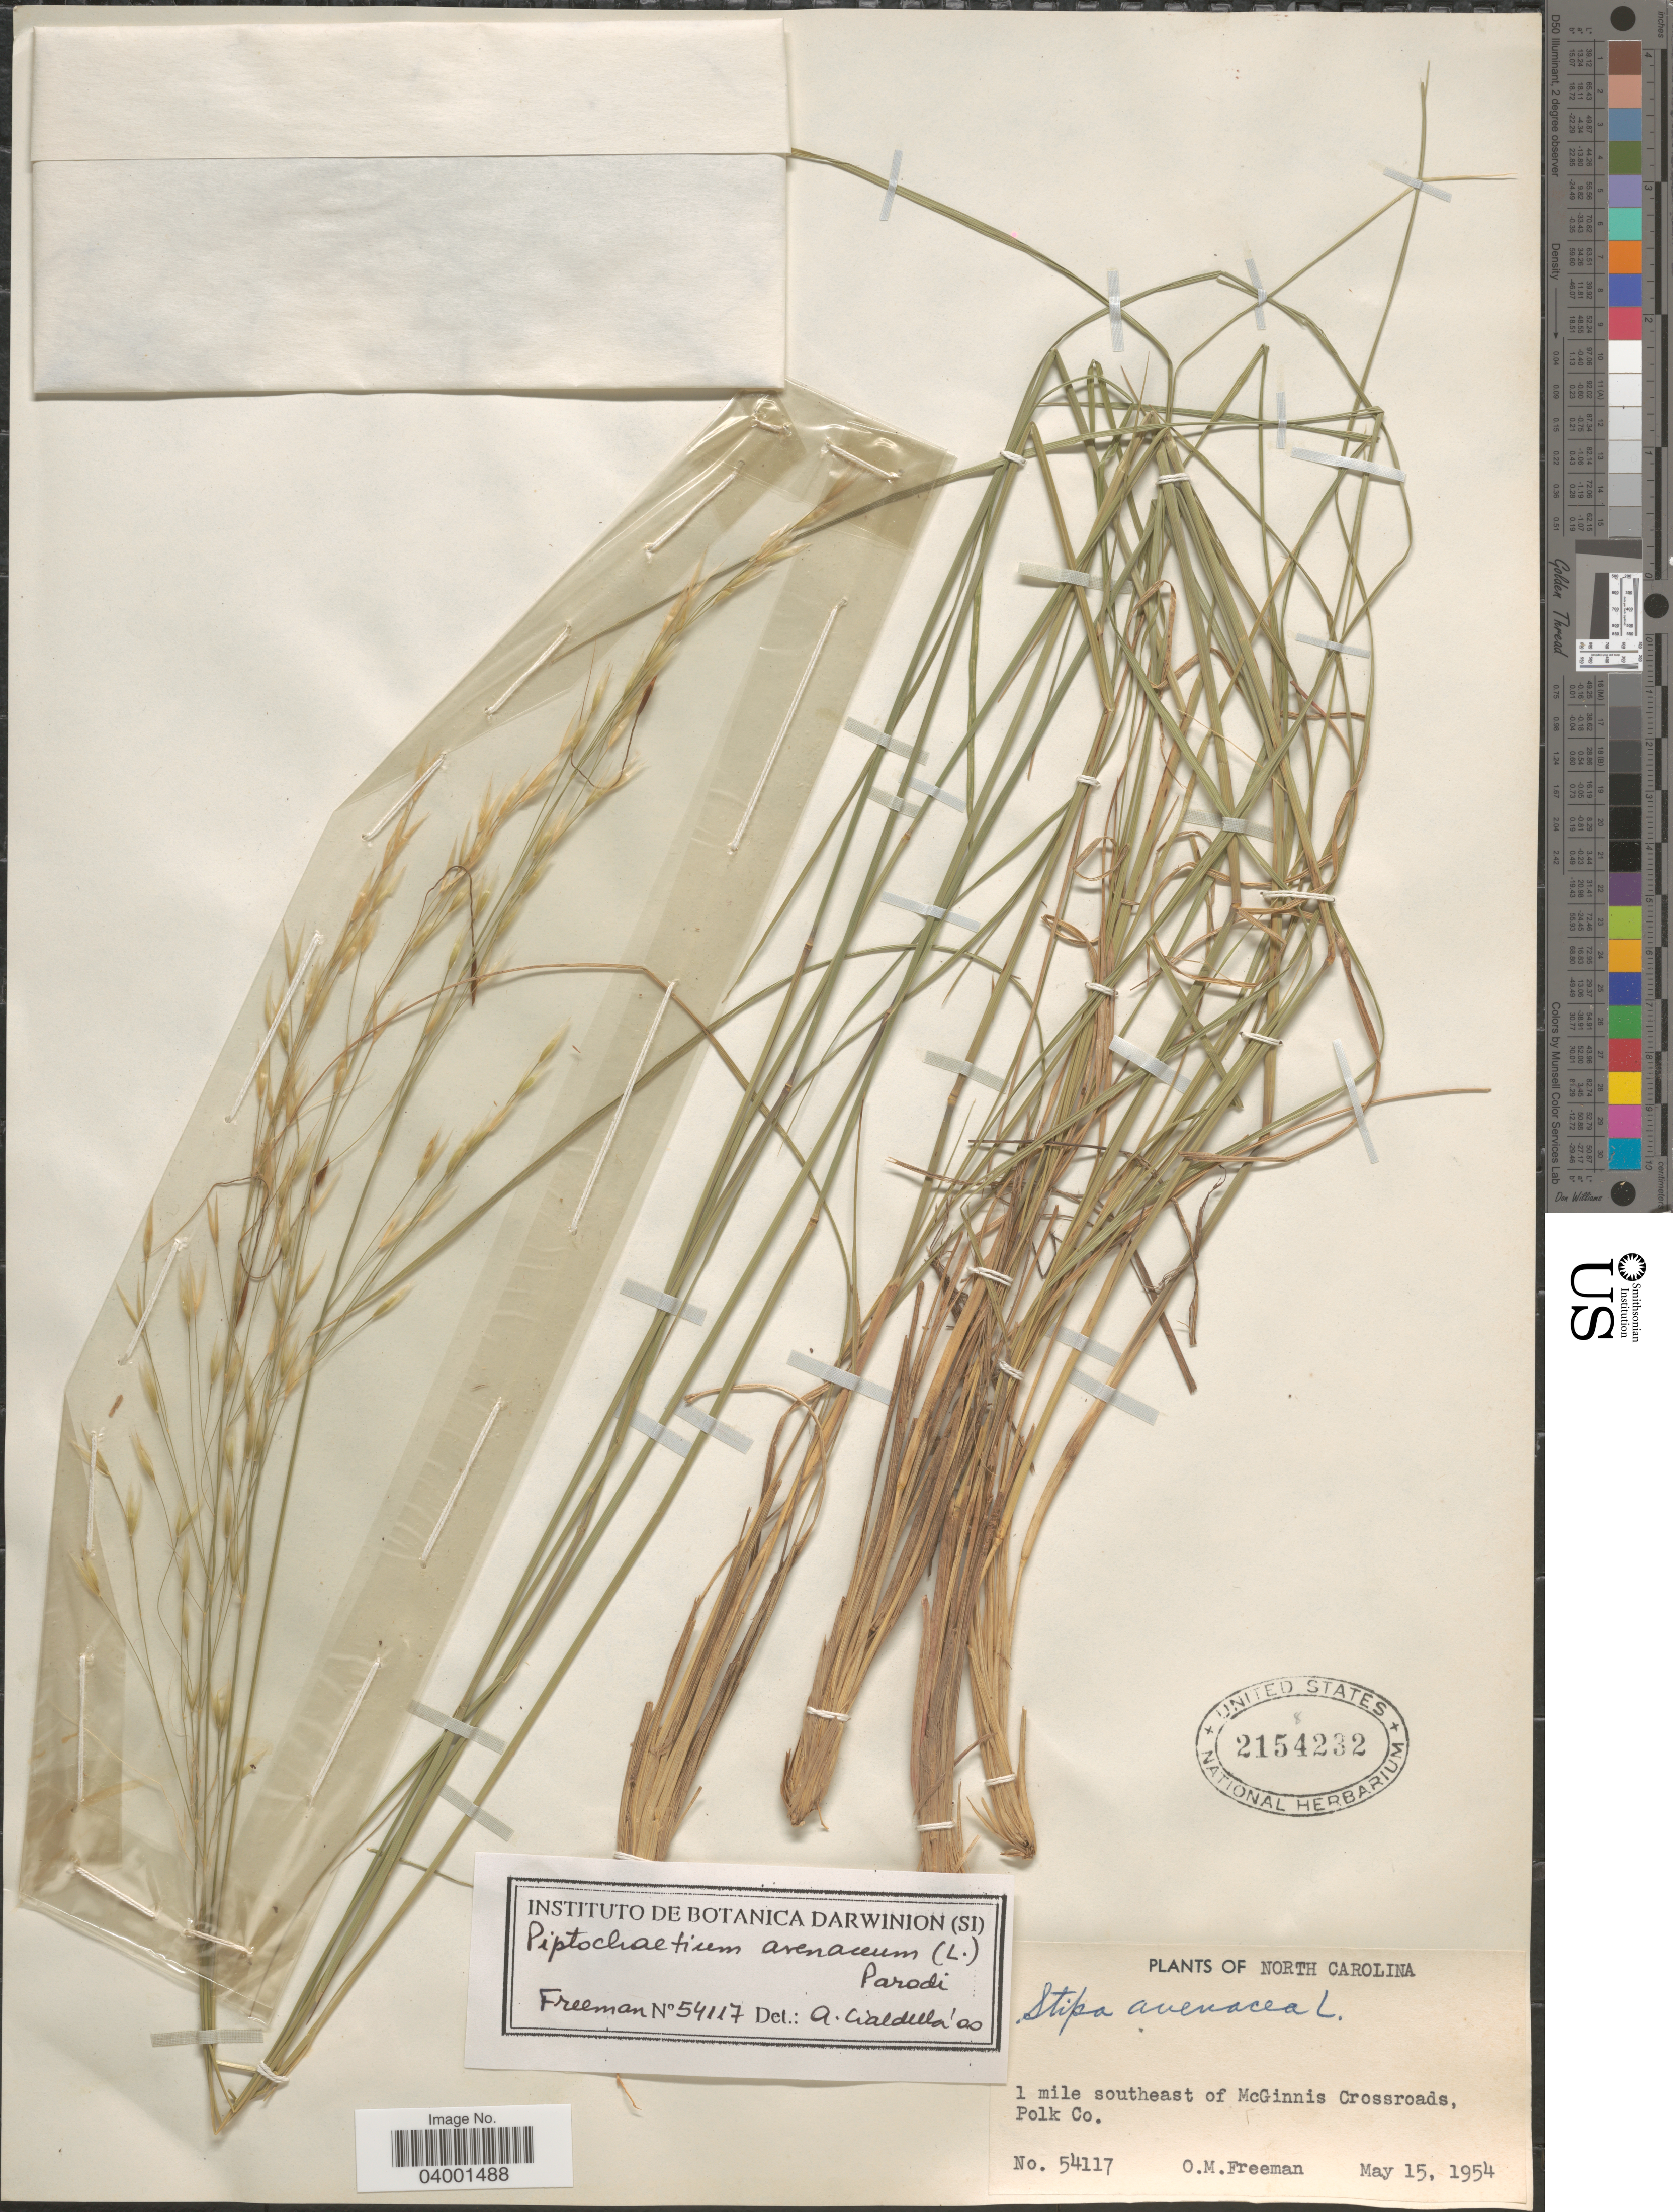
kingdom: Plantae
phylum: Tracheophyta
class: Liliopsida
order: Poales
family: Poaceae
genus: Piptochaetium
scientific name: Piptochaetium avenaceum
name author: (L.) Parodi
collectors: O. Freeman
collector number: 54117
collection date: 1954-05-15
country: United States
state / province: North Carolina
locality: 1 mile southeast of McGinnis Crossroads, Polk Co.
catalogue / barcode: US 2154232